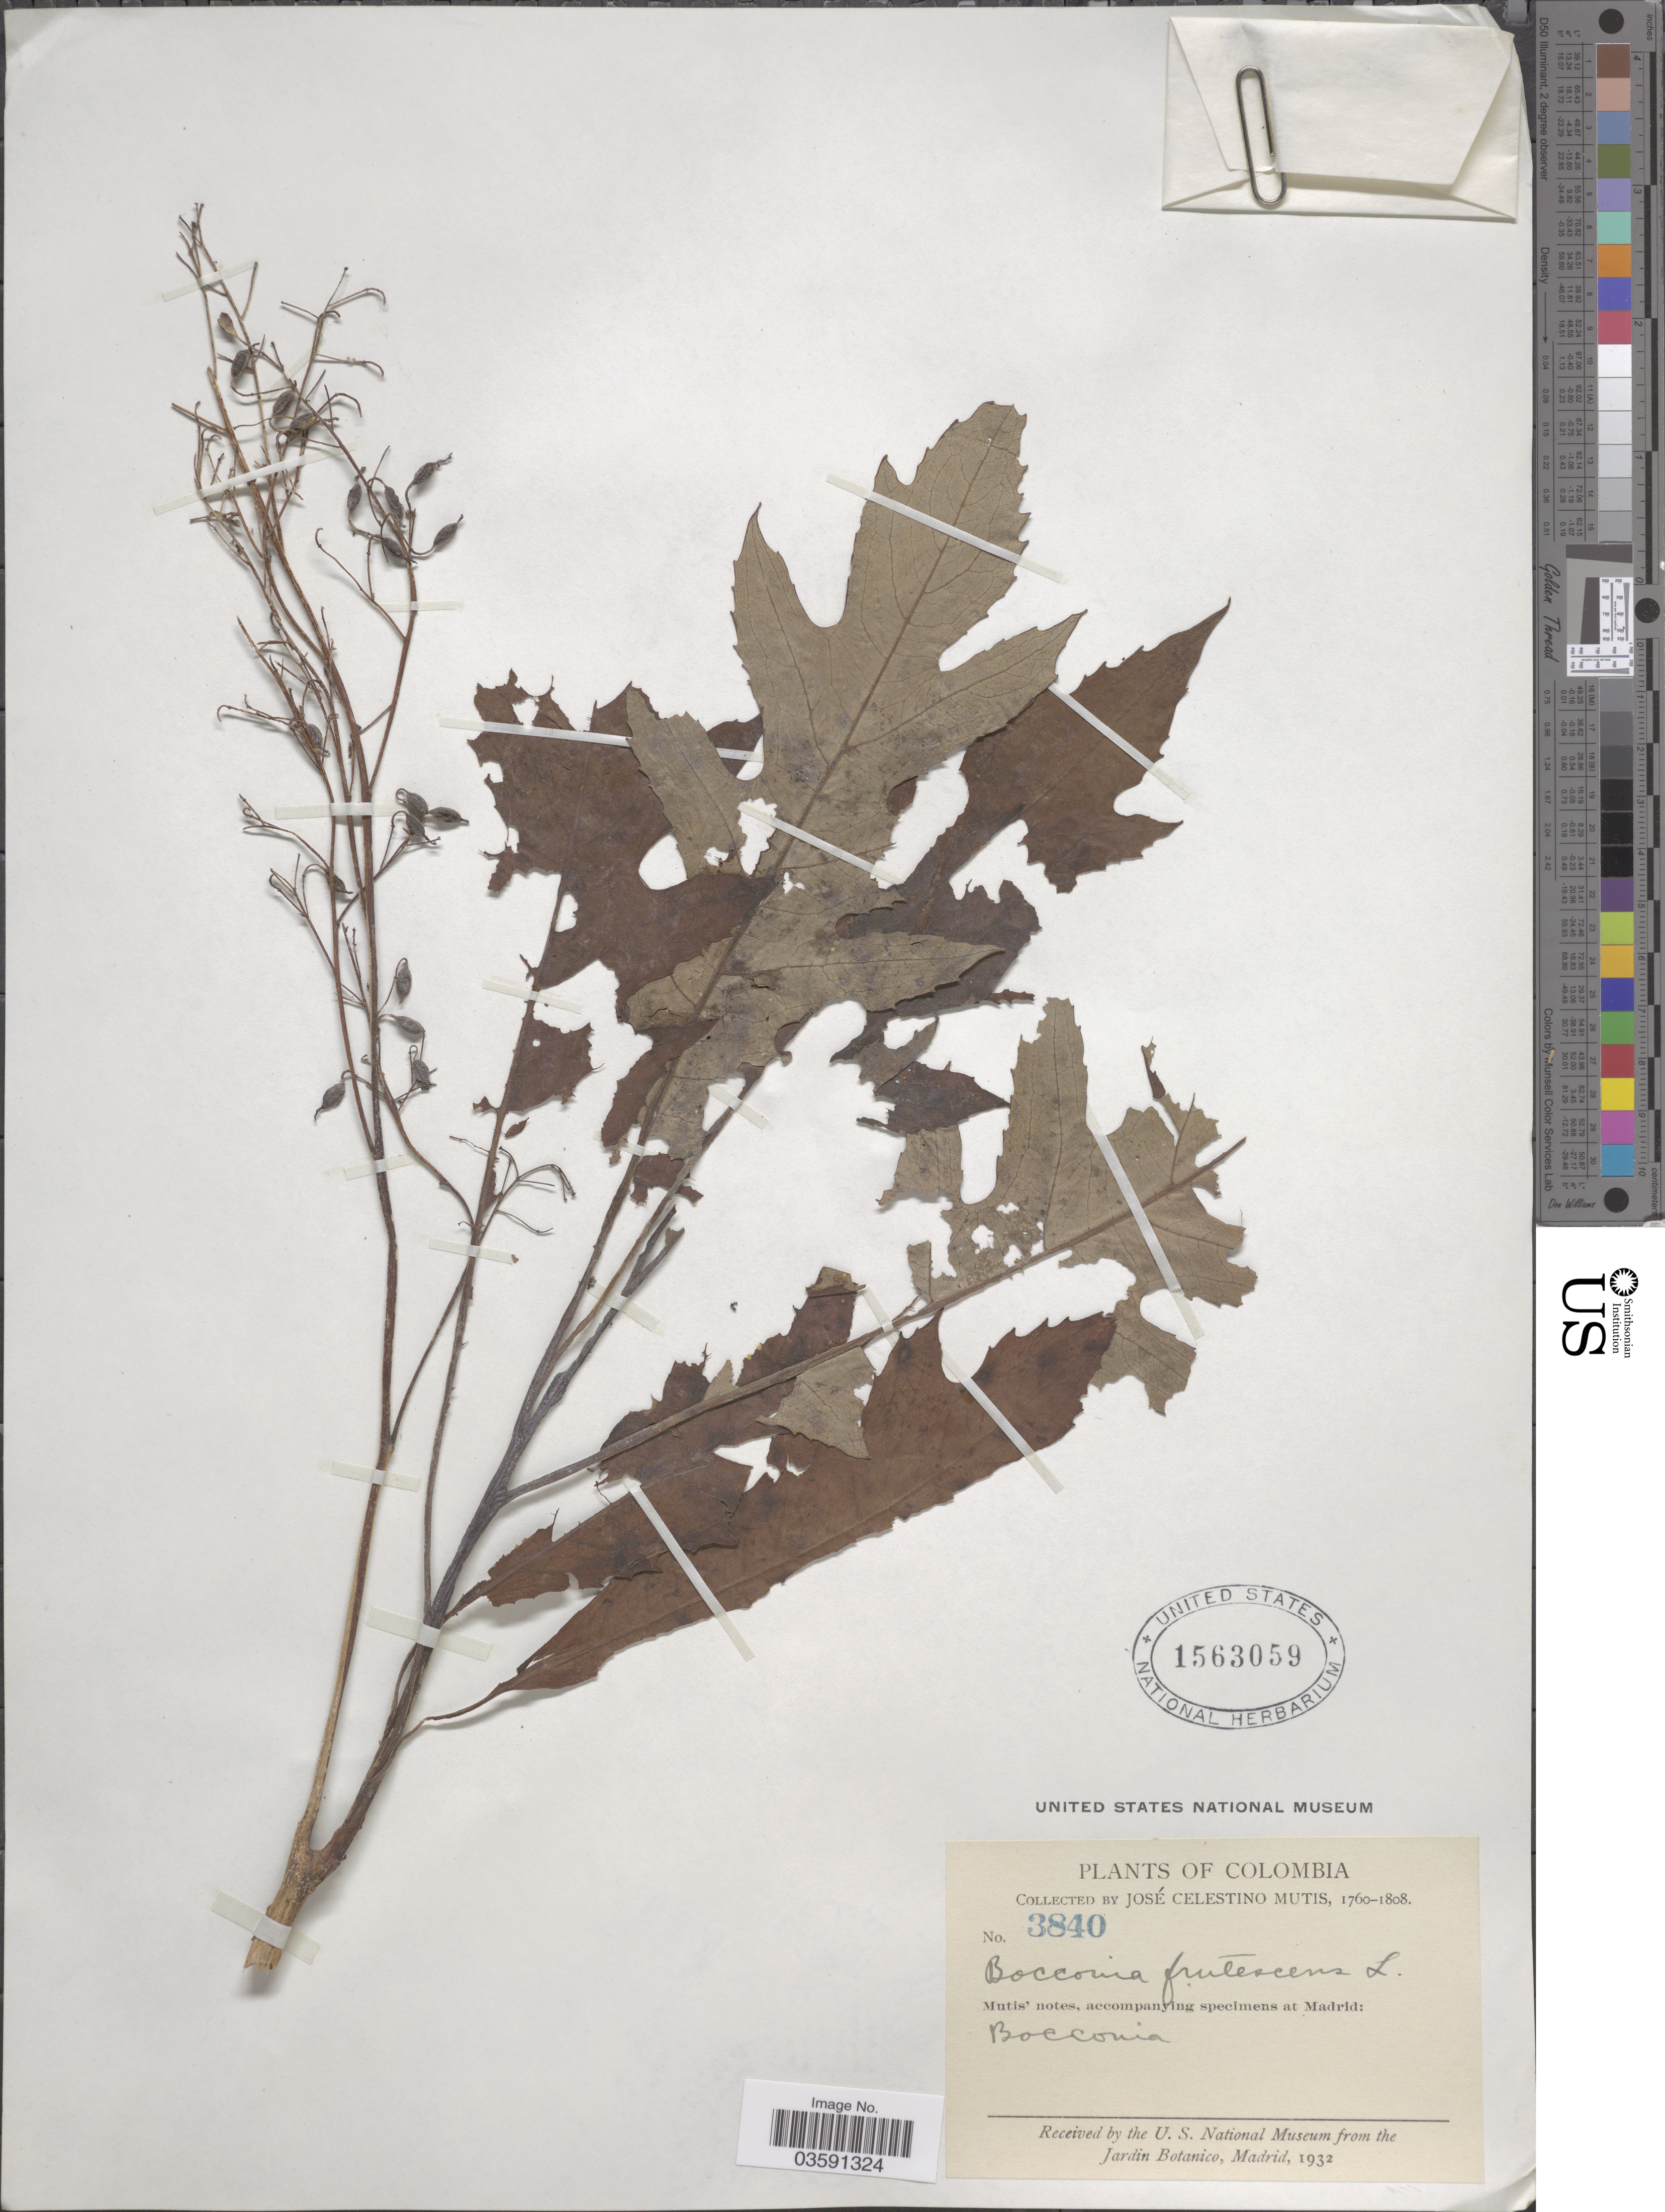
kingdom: Plantae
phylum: Tracheophyta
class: Magnoliopsida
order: Ranunculales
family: Papaveraceae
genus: Bocconia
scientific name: Bocconia integrifolia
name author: Bonpl.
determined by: Strong, Mark T., (BOT), Smithsonian Institution - National Museum of Natural History (UNITED STATES)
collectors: J. C. B. Mutis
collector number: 3840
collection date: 1760/1808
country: Colombia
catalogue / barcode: US 1563059